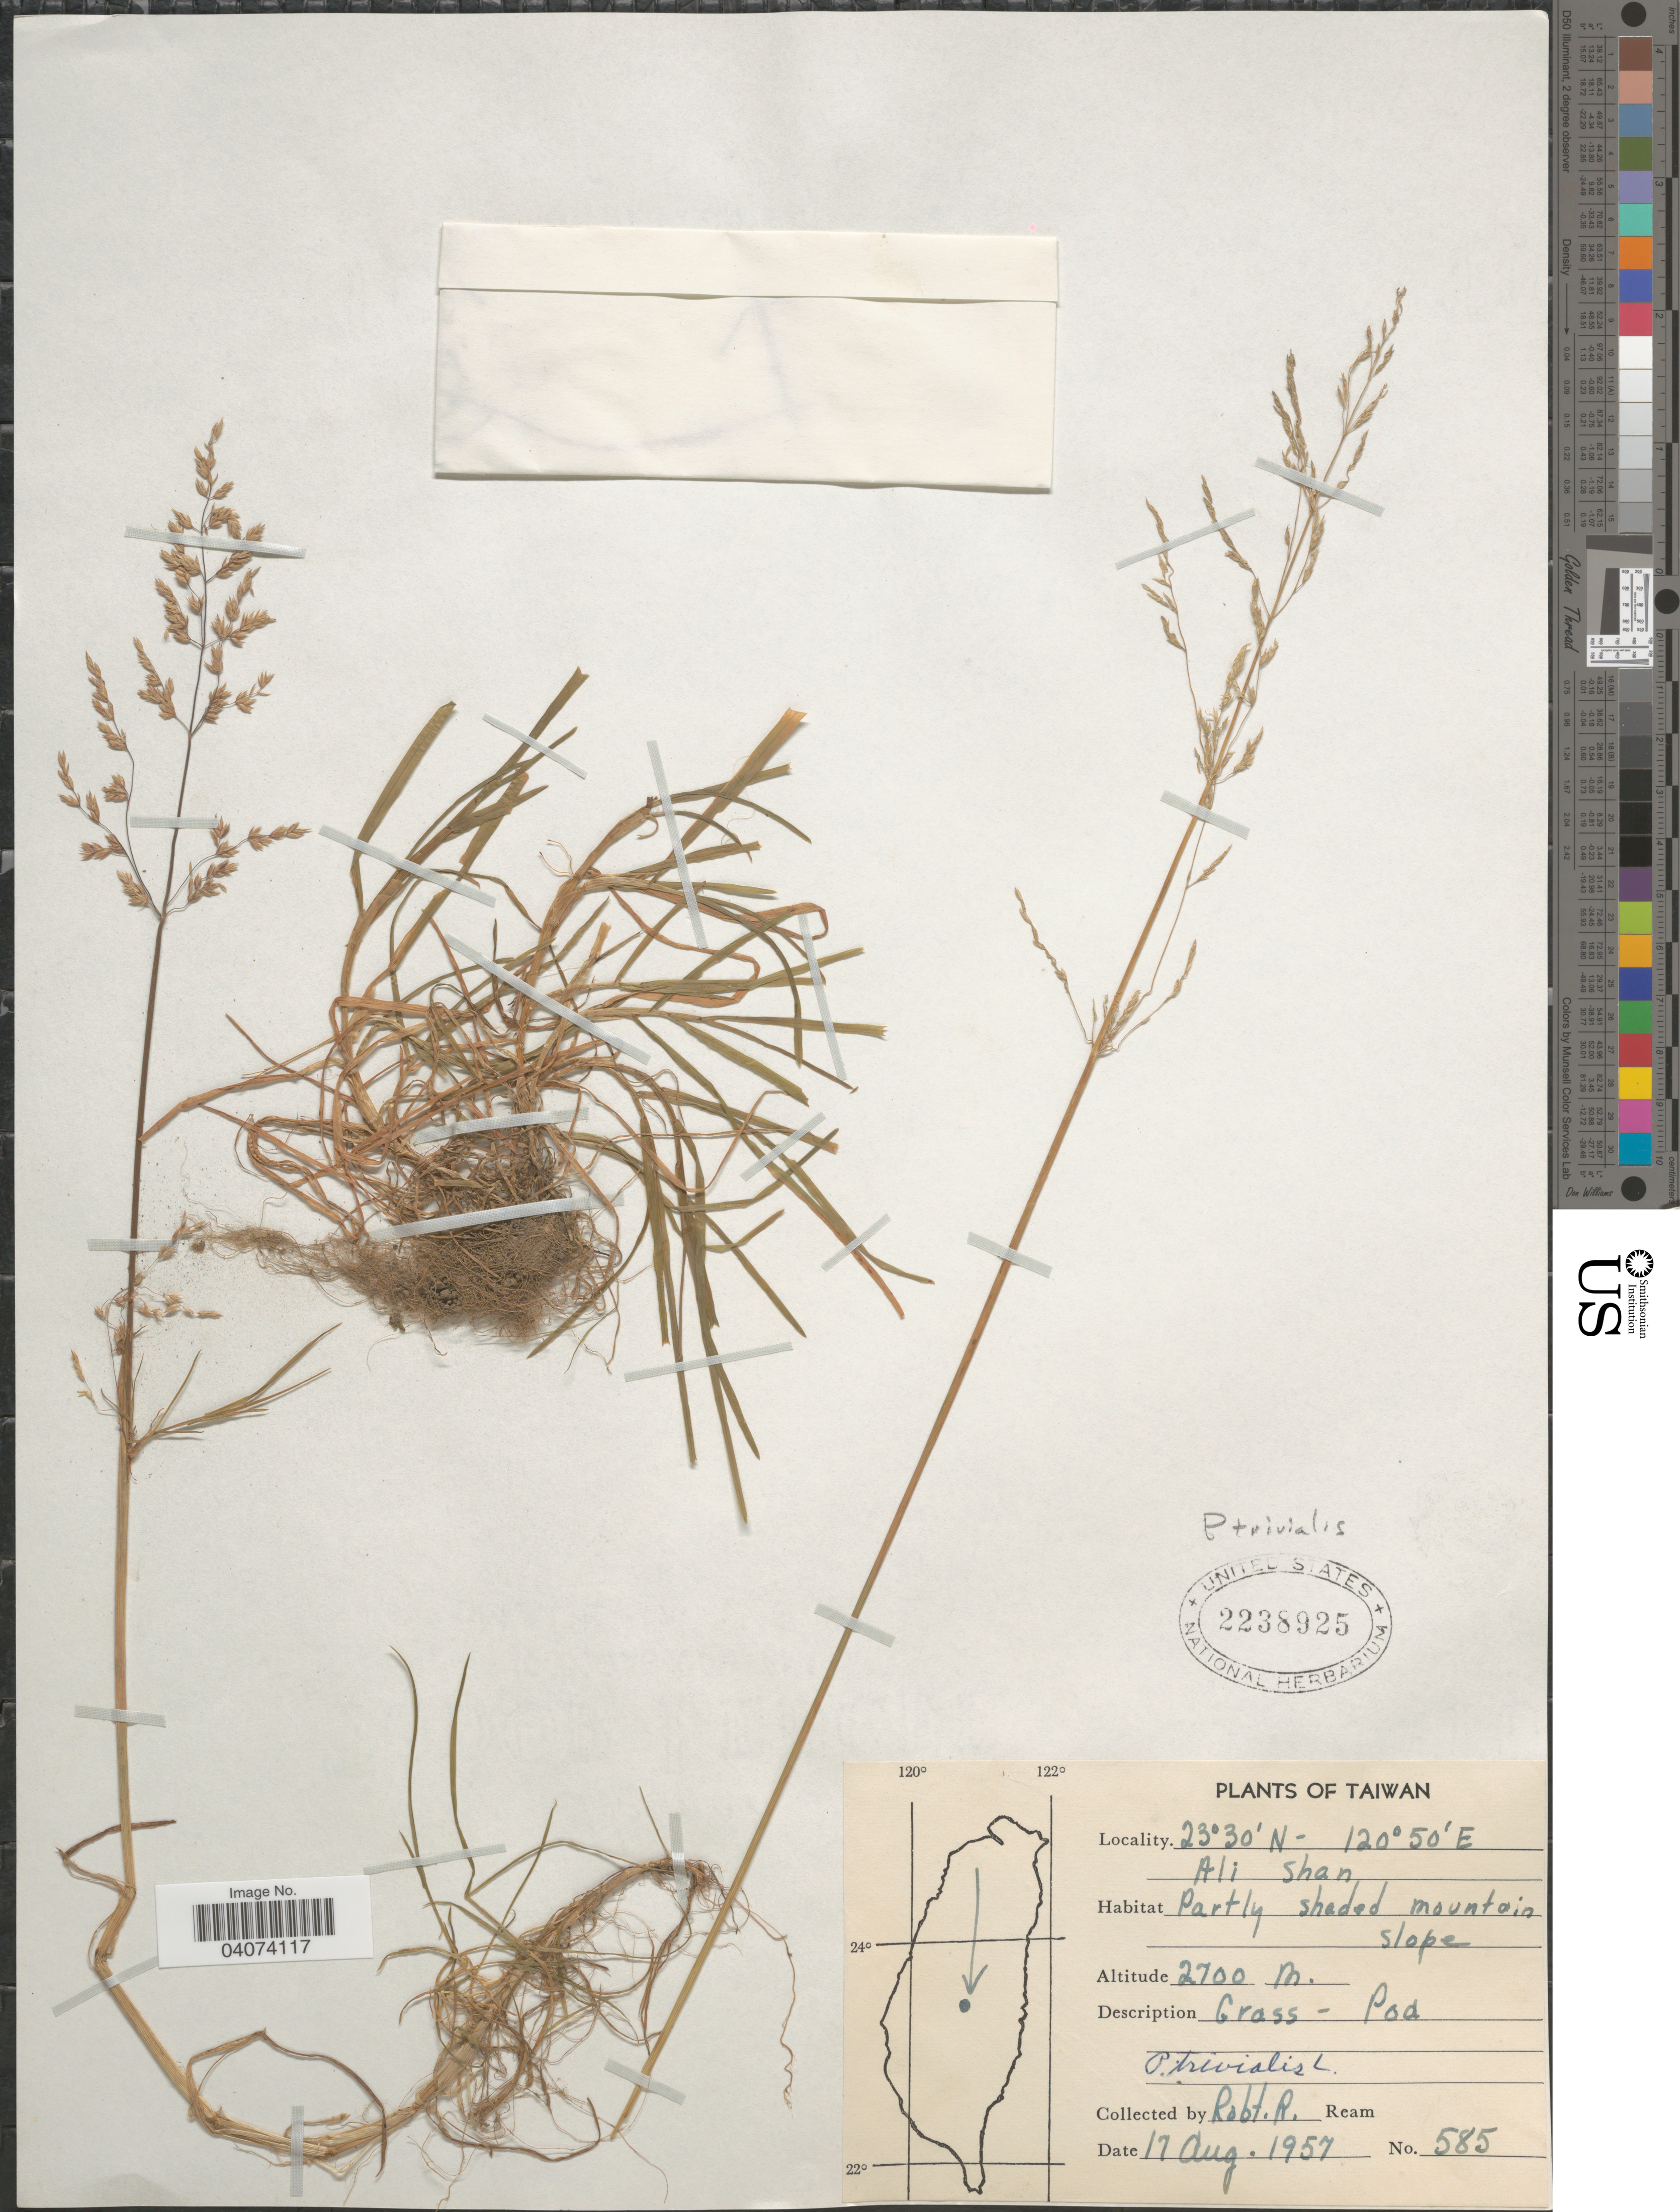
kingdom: Plantae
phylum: Tracheophyta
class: Liliopsida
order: Poales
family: Poaceae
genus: Poa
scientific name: Poa trivialis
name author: L.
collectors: R. Ream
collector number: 585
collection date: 1957-08-17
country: Taiwan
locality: Ali Shan. Partly shaded mountain slope.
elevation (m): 2700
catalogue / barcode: US 2238925